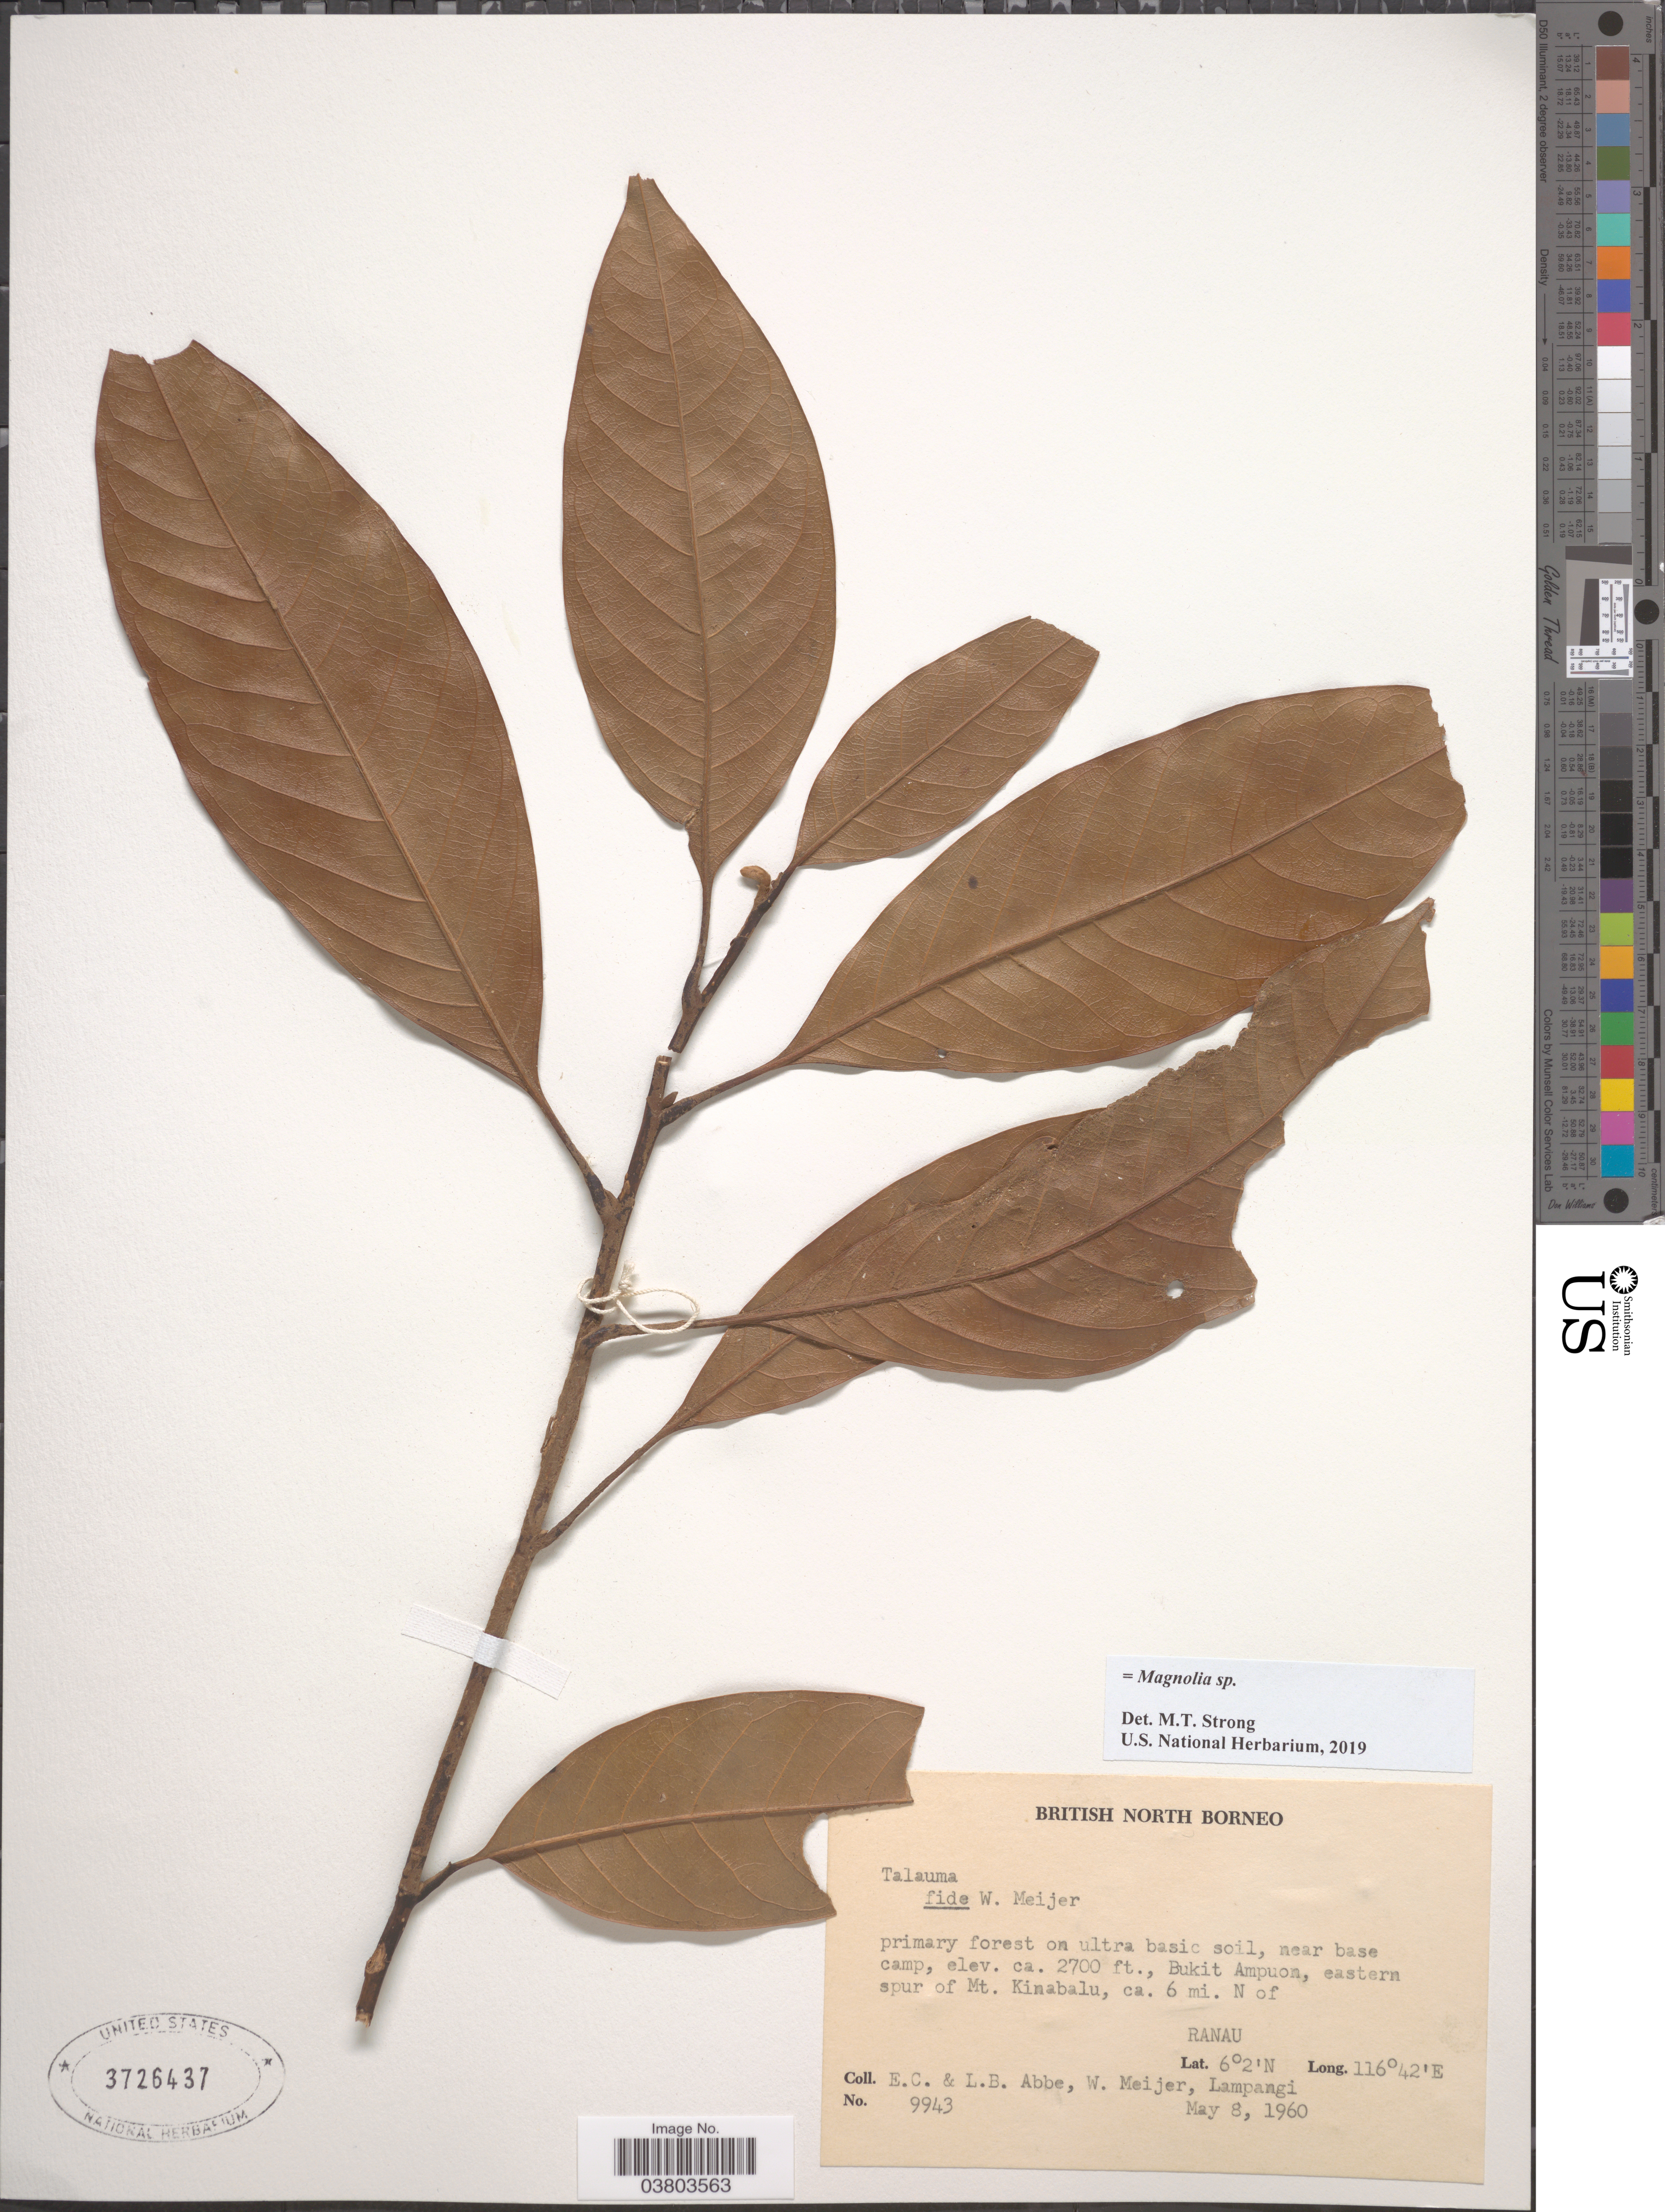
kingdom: Plantae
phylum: Tracheophyta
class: Magnoliopsida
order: Magnoliales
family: Magnoliaceae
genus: Magnolia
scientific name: Magnolia sp.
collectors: E. C. Abbe, L. B. Abbe, W. Meijer & Lampangi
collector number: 9943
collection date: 1960-05-08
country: Malaysia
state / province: Sabah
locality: British North Borneo. Near base camp, Bukit Ampuon, eastern spur of Mt. Kinabalu, ca. 6 mi. N of Ranau.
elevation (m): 823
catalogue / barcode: US 3726437